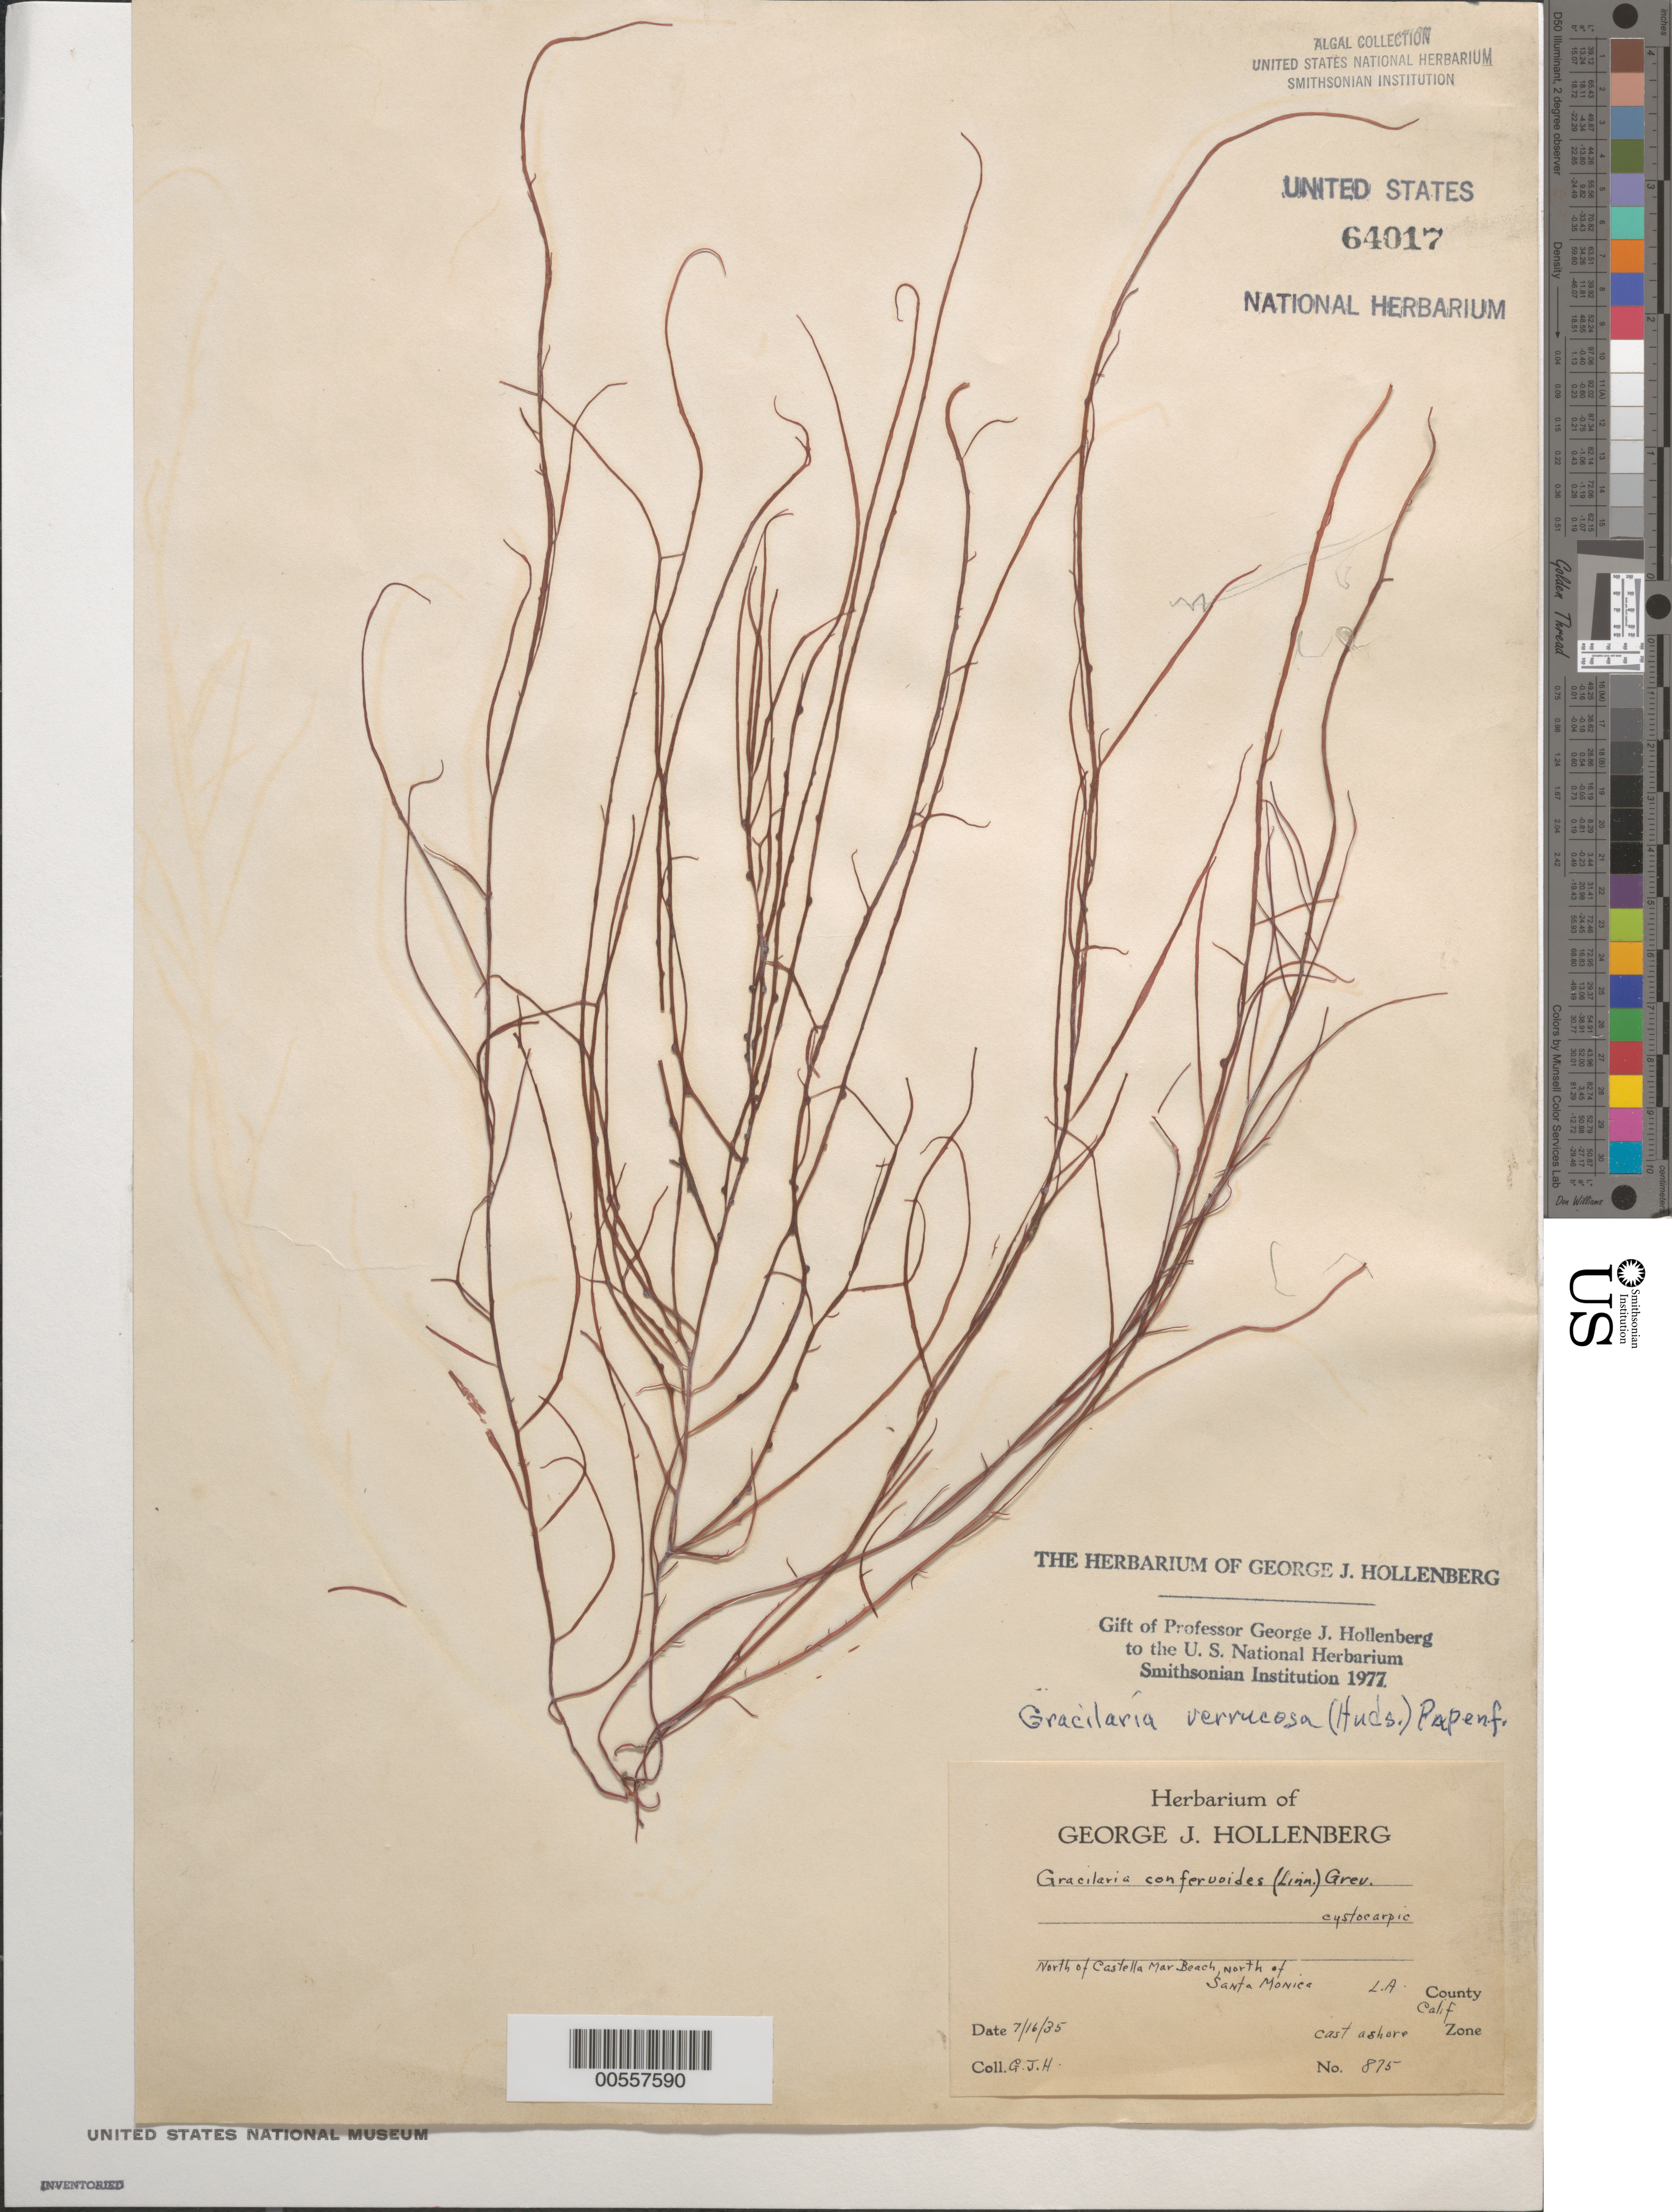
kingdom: Plantae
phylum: Rhodophyta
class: Florideophyceae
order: Gracilariales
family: Gracilariaceae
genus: Gracilariopsis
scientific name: Gracilariopsis longissima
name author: (S.G. Gmel.) Steentoft et al.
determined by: Algae name updating Project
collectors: G. Hollenberg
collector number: GJH 875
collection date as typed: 16 Jul 1935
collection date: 1935-07-16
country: United States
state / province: California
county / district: Los Angeles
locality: North of Castle Mar Beach, north of Santa Monica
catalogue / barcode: US 64017